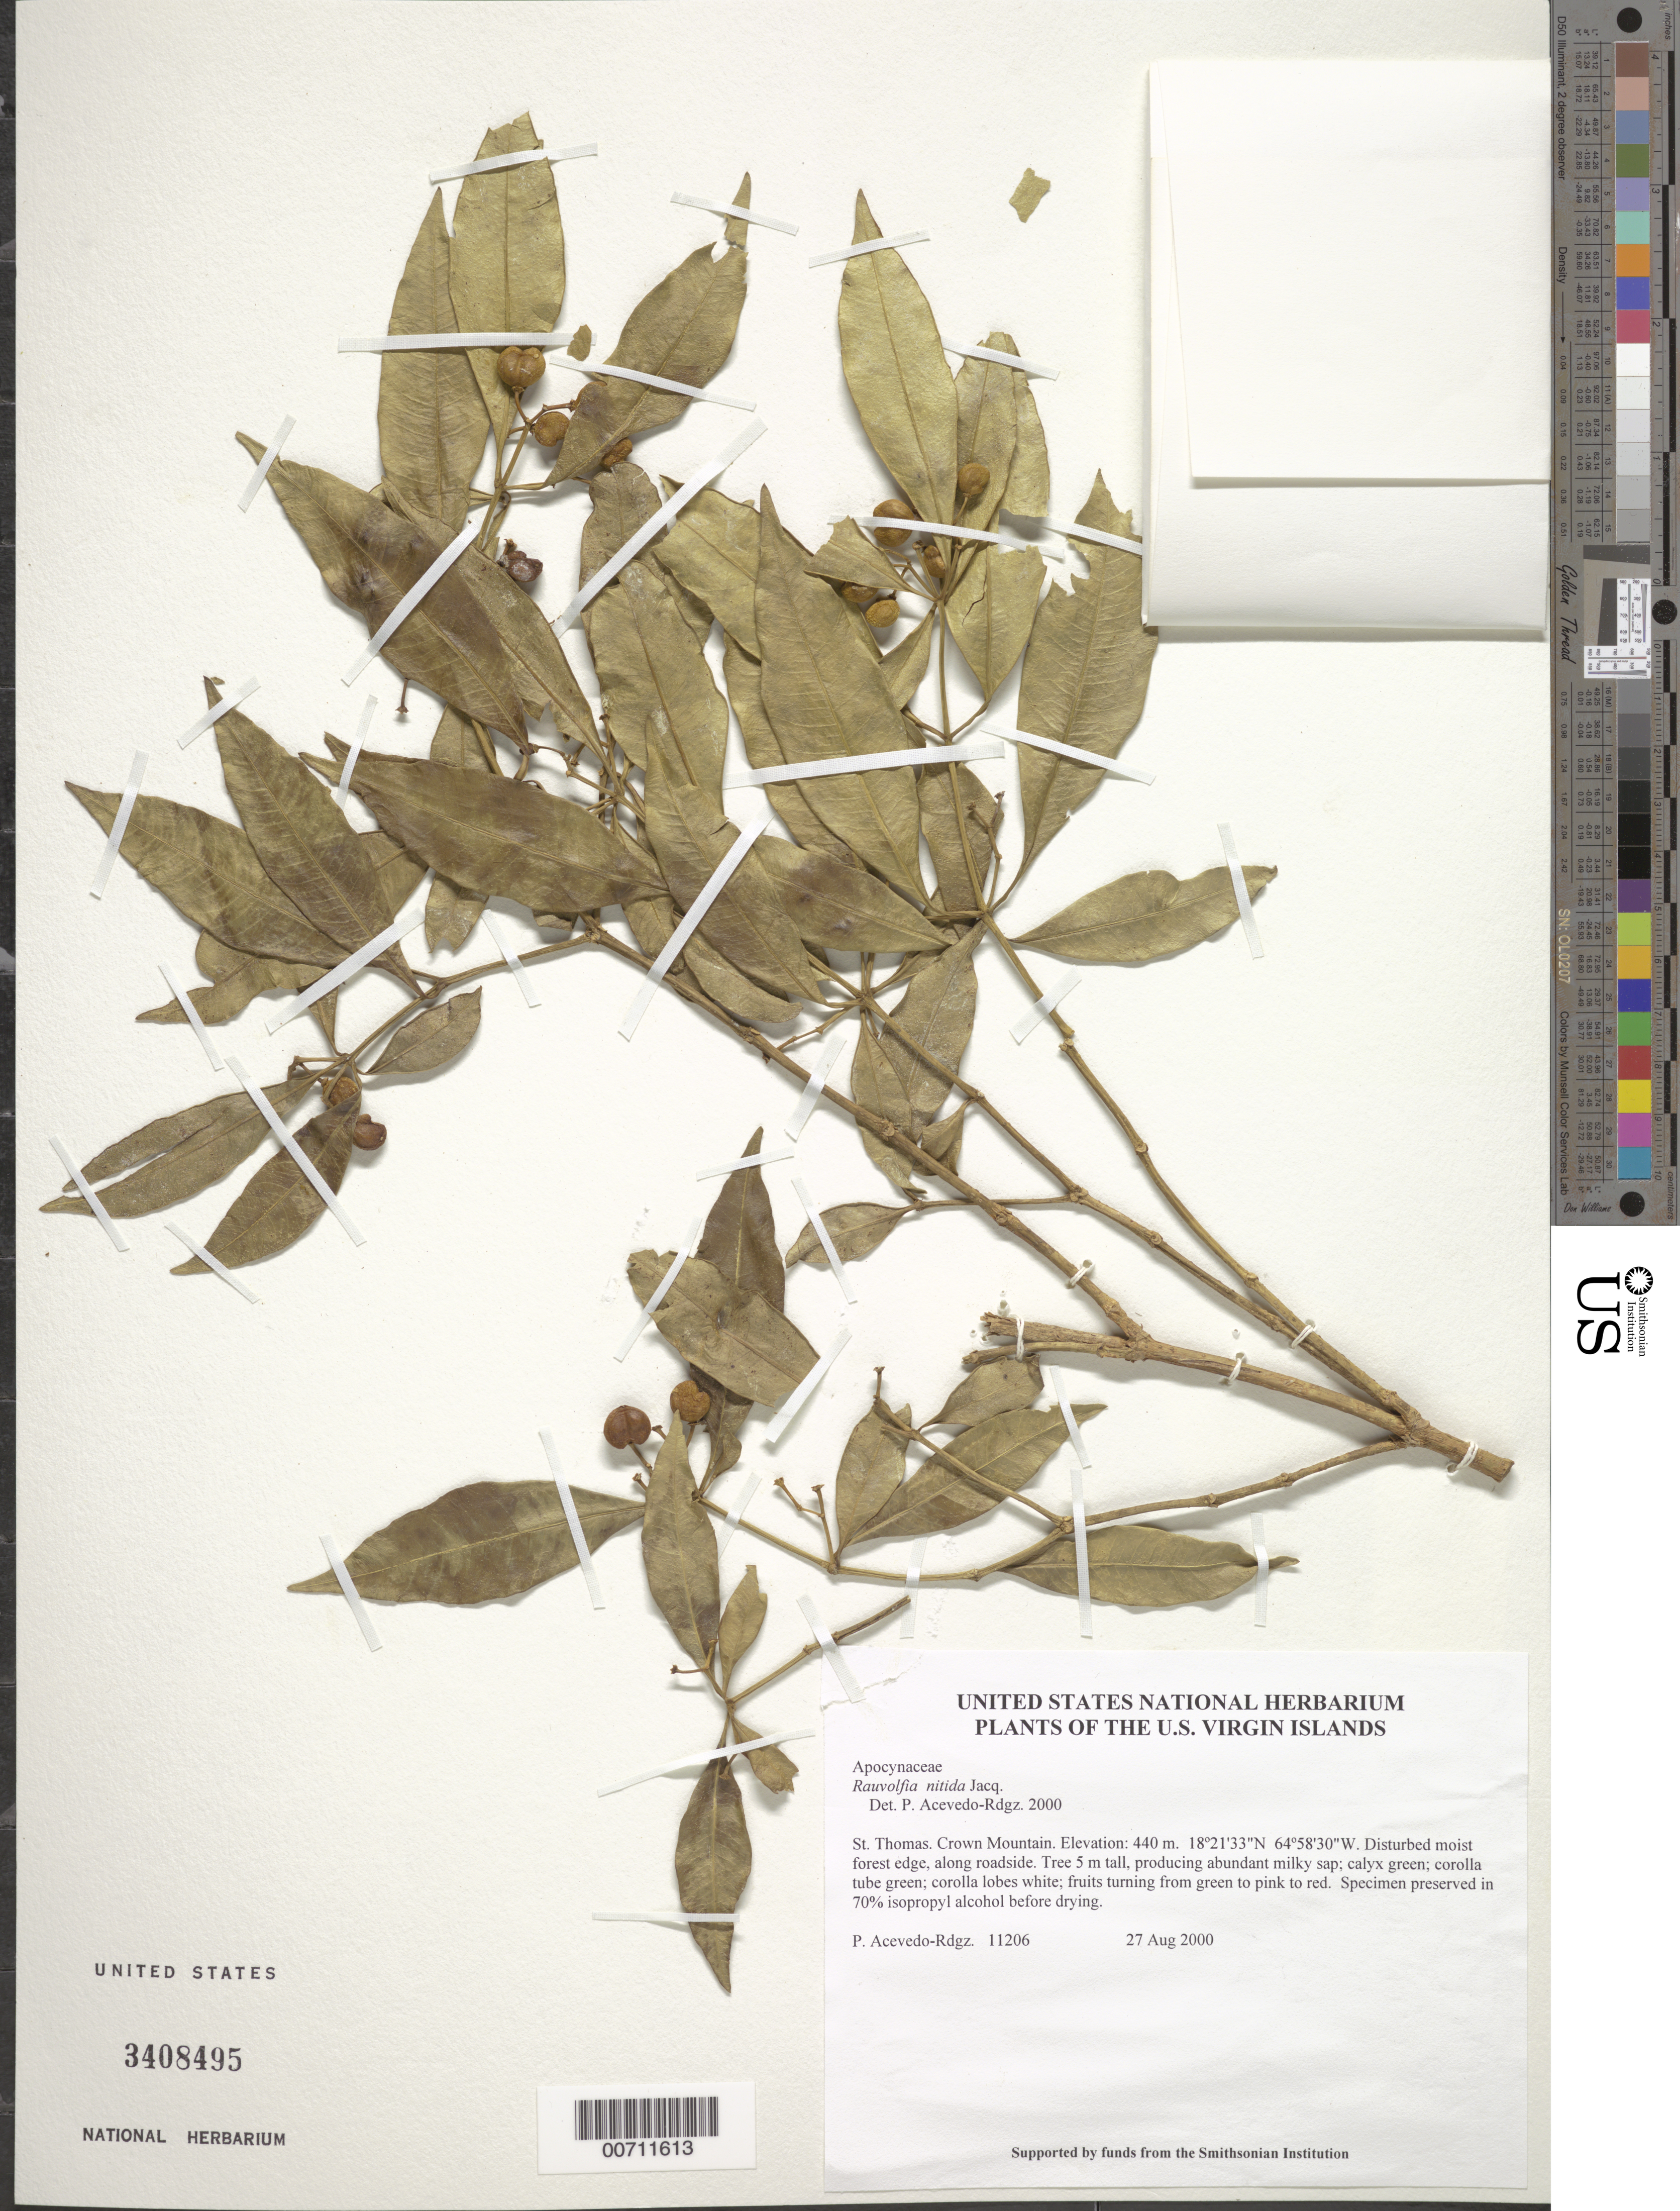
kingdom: Plantae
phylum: Tracheophyta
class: Magnoliopsida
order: Gentianales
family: Apocynaceae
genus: Rauvolfia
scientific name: Rauvolfia nitida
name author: Jacq.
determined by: Acevedo-Rodríguez, P., (BOT), Smithsonian Institution - National Museum of Natural History (UNITED STATES)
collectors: P. Acevedo-Rodr.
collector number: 11206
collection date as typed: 27 Aug 2000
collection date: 2000-08-27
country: U.S. Virgin Islands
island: St. Thomas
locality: Crown Mountain.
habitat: Disturbed moist forest edge, along roadside.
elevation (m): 440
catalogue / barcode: US 3408495